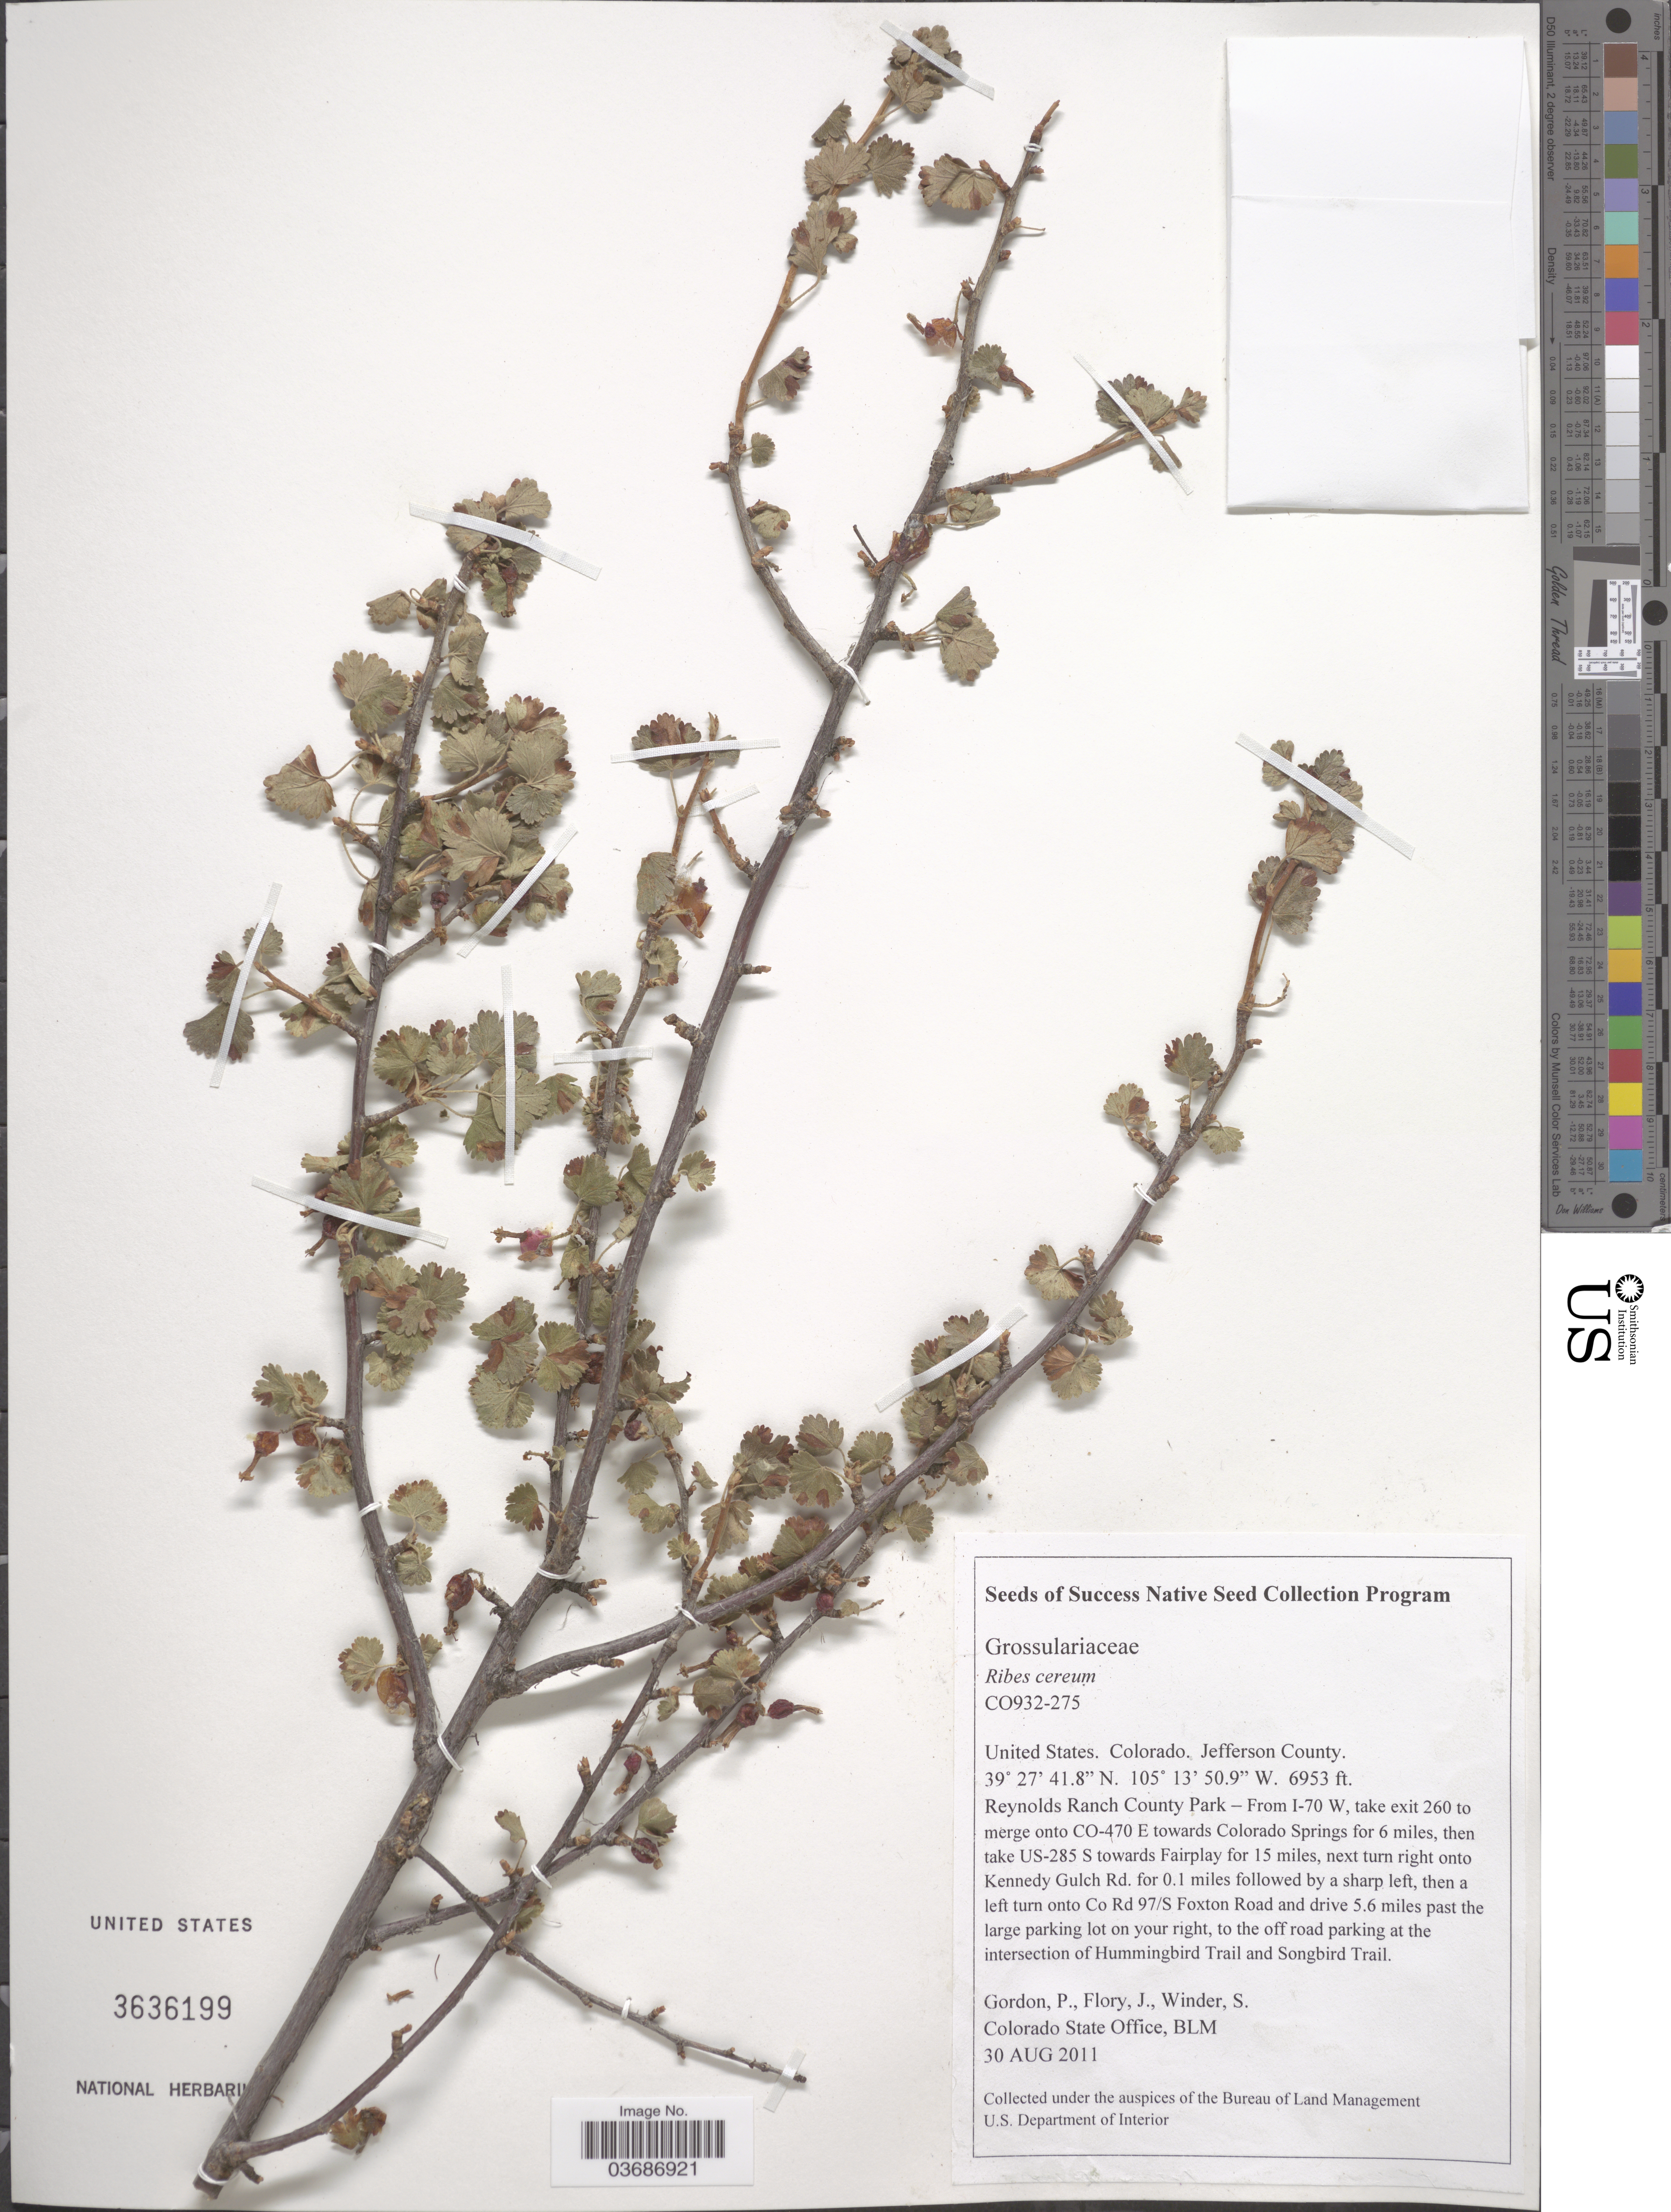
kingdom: Plantae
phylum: Tracheophyta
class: Magnoliopsida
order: Saxifragales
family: Grossulariaceae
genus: Ribes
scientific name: Ribes cereum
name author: Douglas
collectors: P. Gordon, J. Flory & S. Winder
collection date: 2011-08-30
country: United States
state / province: Colorado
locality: Jefferson County. Reynolds Ranch County Park. - From I-70 W, take exit 260 to merge onto CO-470 E towards Colorado Springs for 6 miles, then take US-285 S towards Fairplay for 15 miles, next turn right onto Kennedy Gulch Rd. for 0.1 miles followed by a sharp left, then a left turn onto Co Rd 97/S Foxton Road and drive 5.6 miles past the large parking lot on your right, to the off road parking at the intersection of Hummingbird Trail and Songbird Trail.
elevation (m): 2119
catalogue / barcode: US 3636199